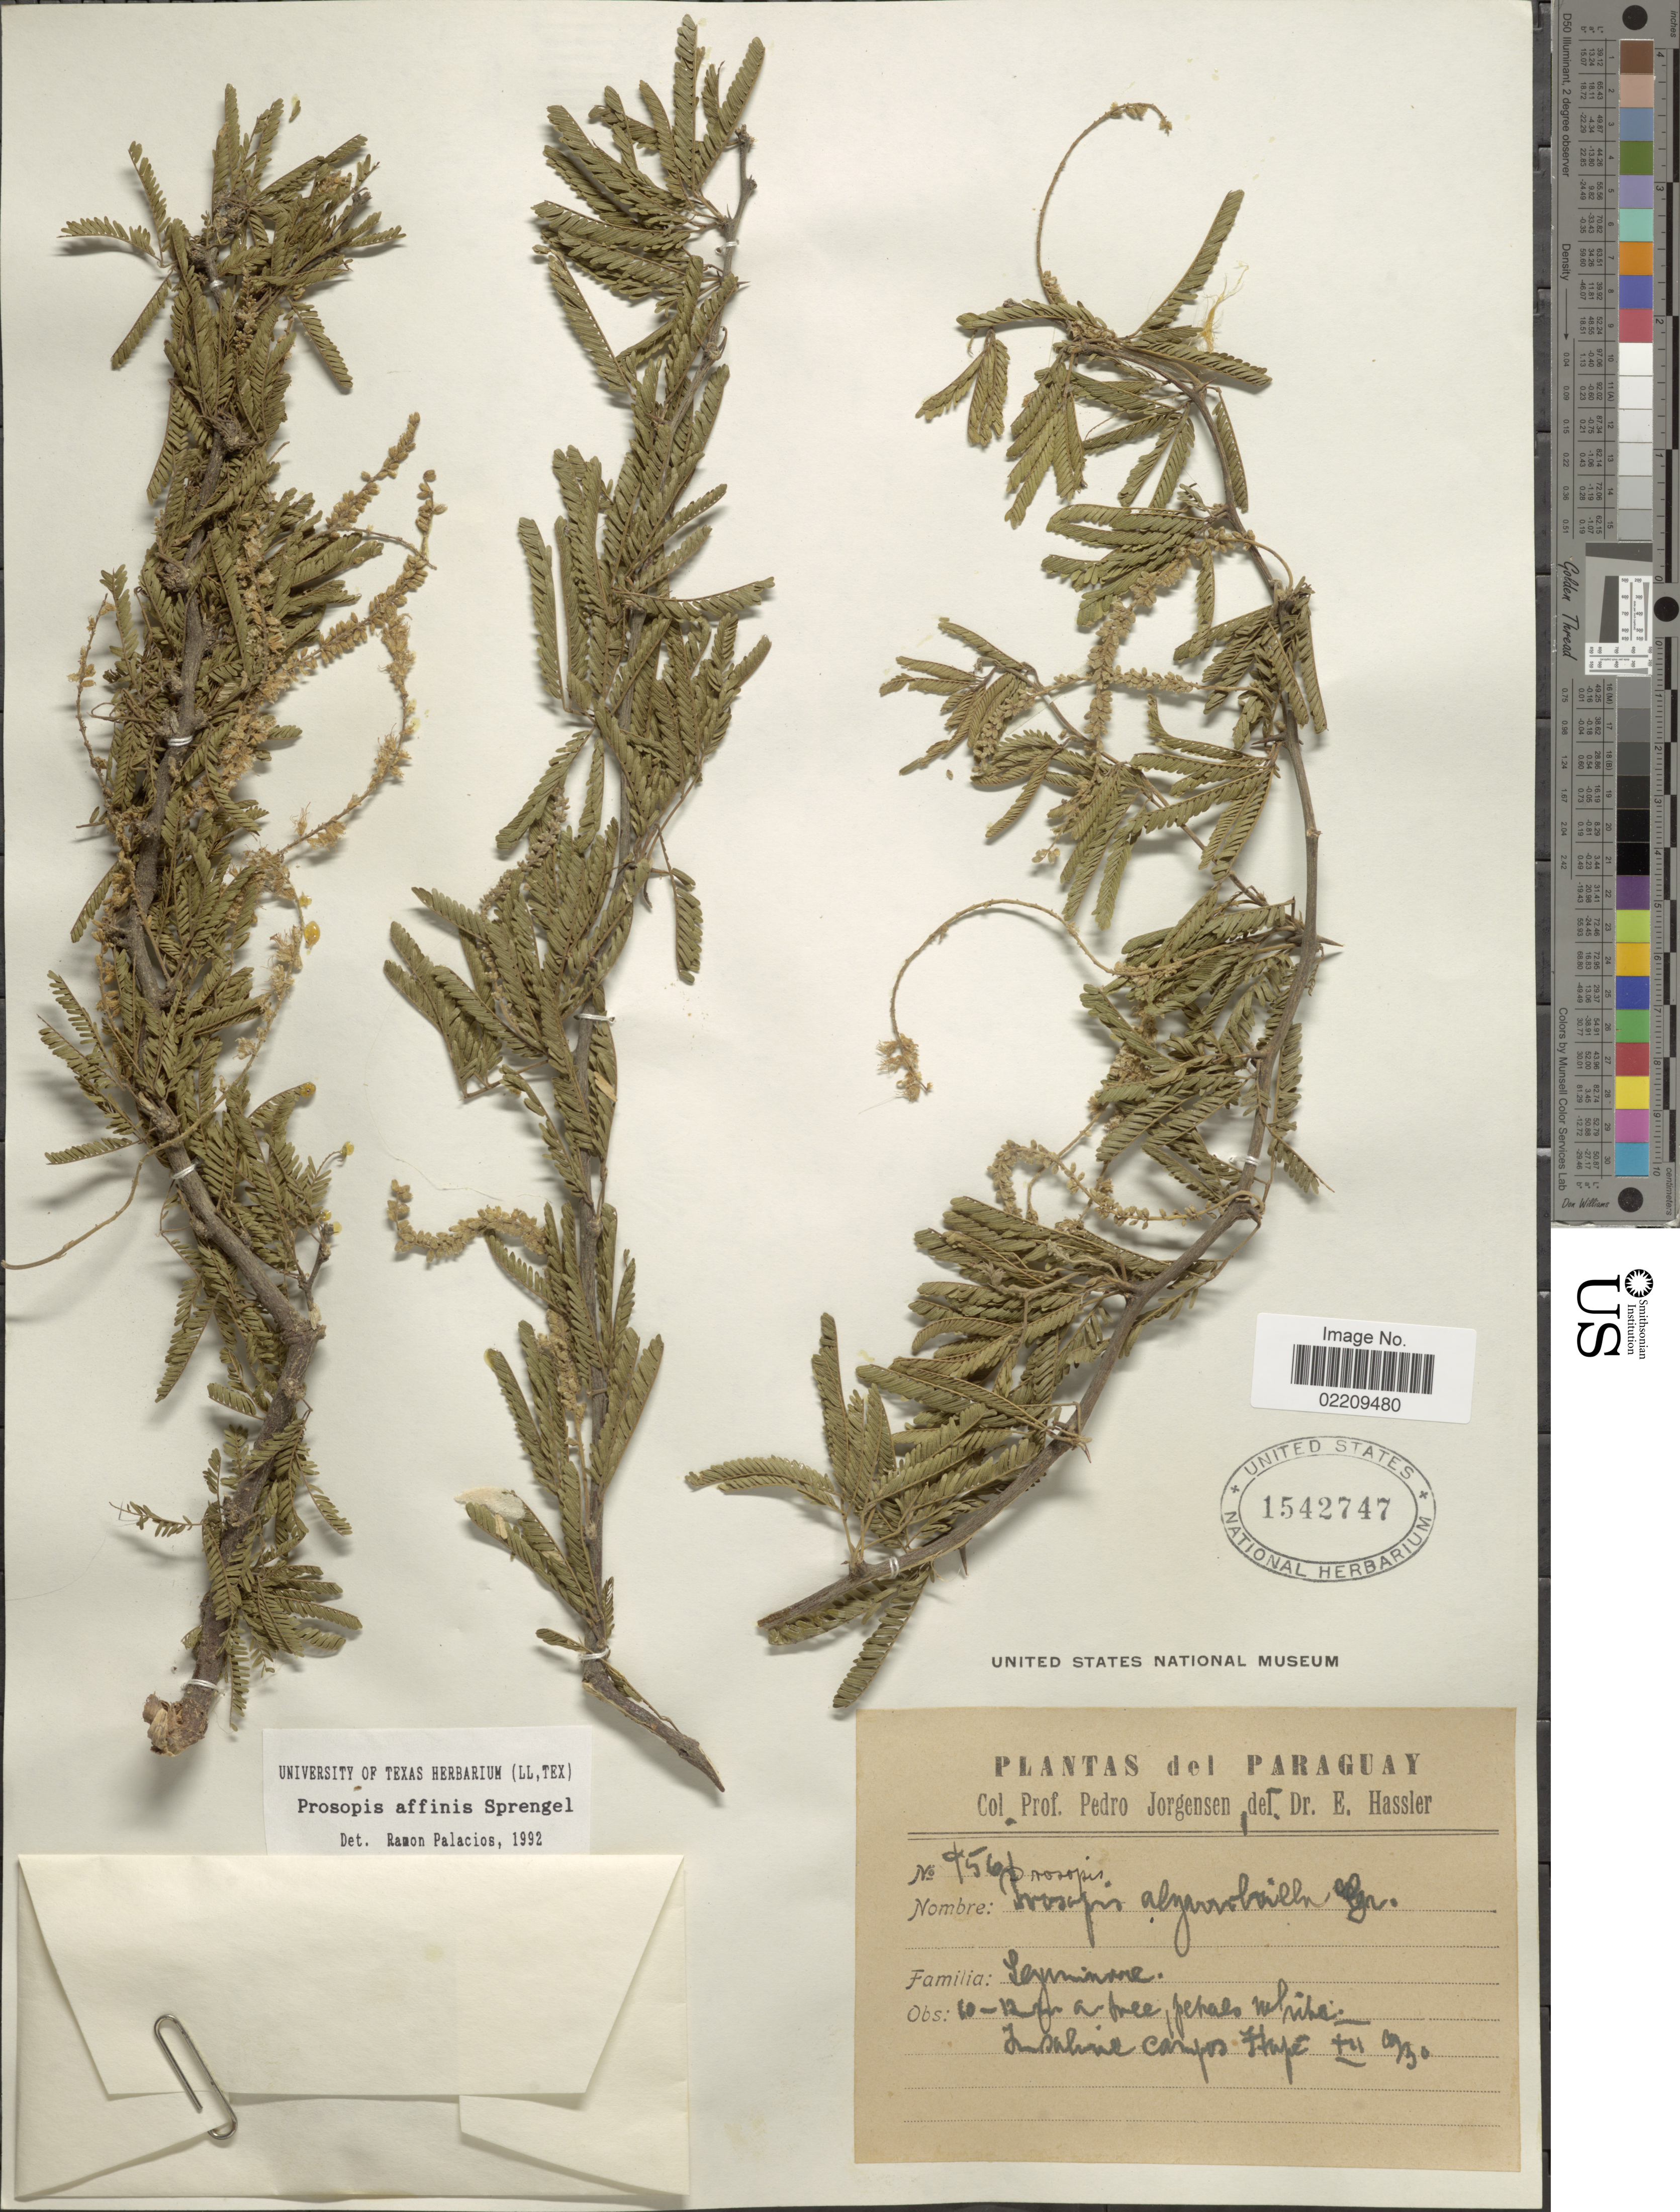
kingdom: Plantae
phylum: Tracheophyta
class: Magnoliopsida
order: Fabales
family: Fabaceae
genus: Neltuma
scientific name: Neltuma affinis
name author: (Spreng.) C. E. Hughes & G.P. Lewis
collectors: P. Jörgensen & E. Hassler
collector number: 9561*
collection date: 1930-03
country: Paraguay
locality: In saline campos Itapé.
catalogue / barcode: US 1542747